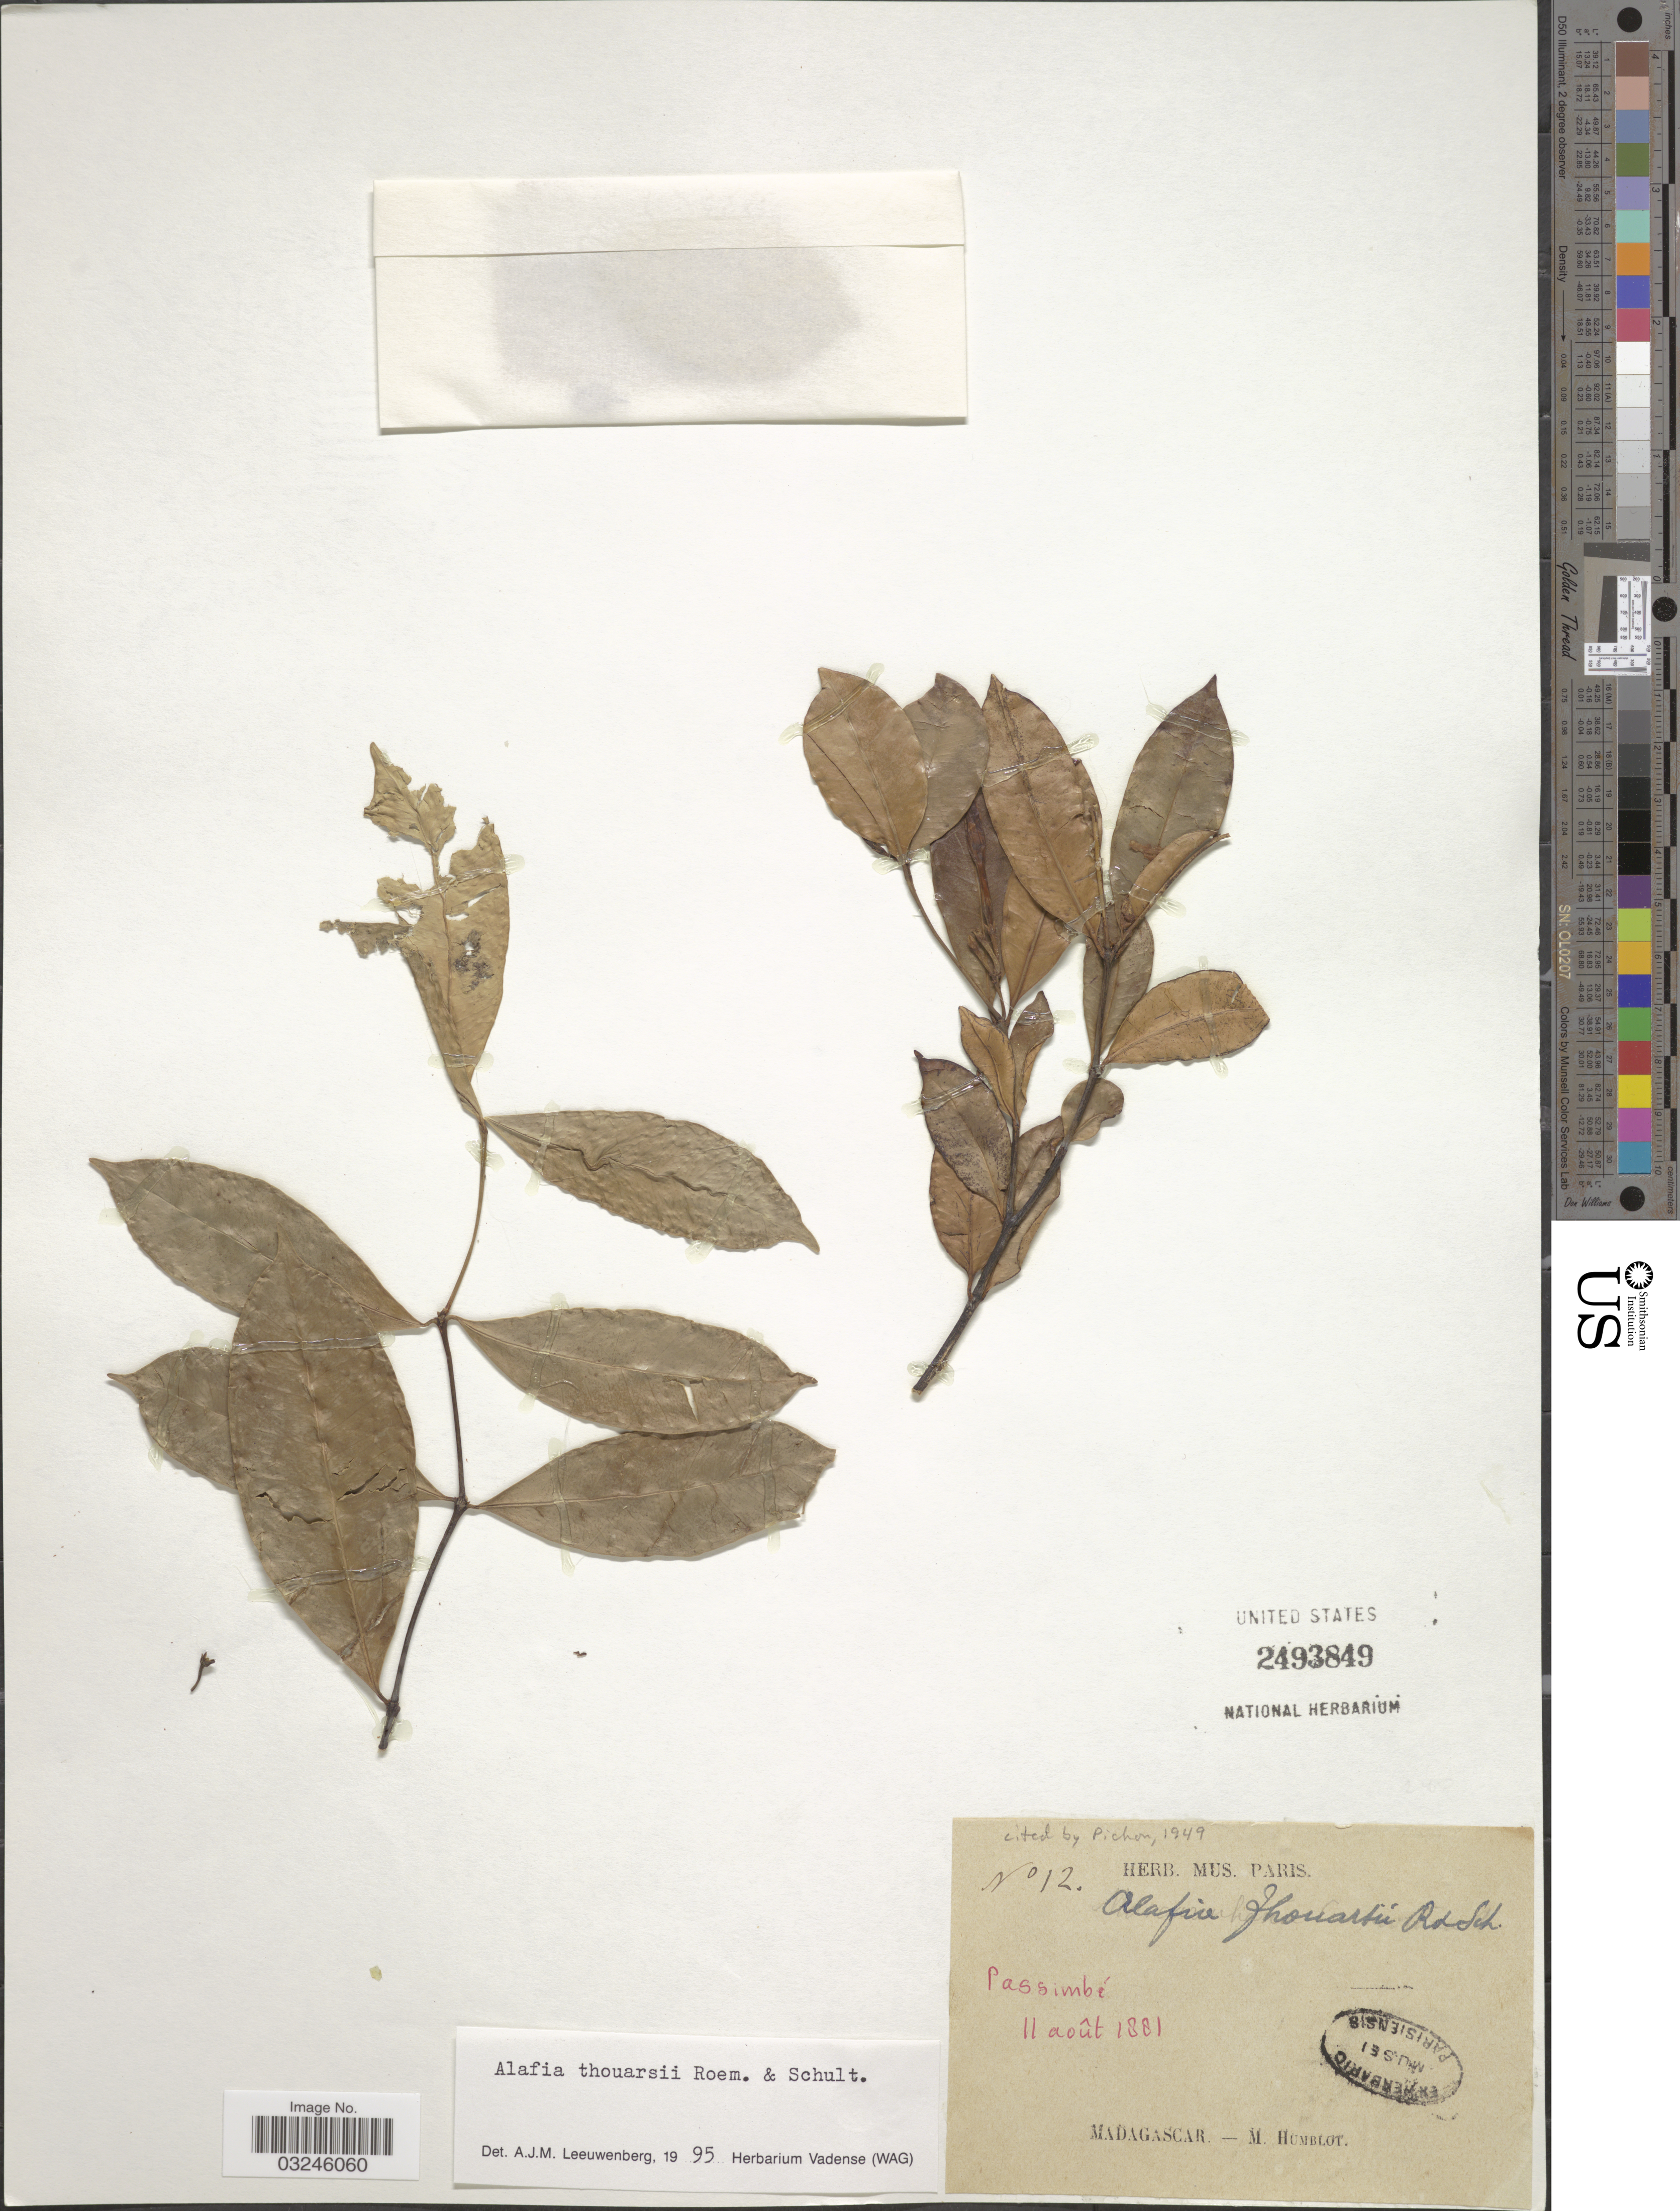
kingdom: Plantae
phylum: Tracheophyta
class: Magnoliopsida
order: Gentianales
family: Apocynaceae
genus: Alafia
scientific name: Alafia thouarsii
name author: Roem. & Schult.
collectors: M. Humblot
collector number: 12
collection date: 1881-08-11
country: Madagascar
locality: Passimbé.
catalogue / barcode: US 2493849